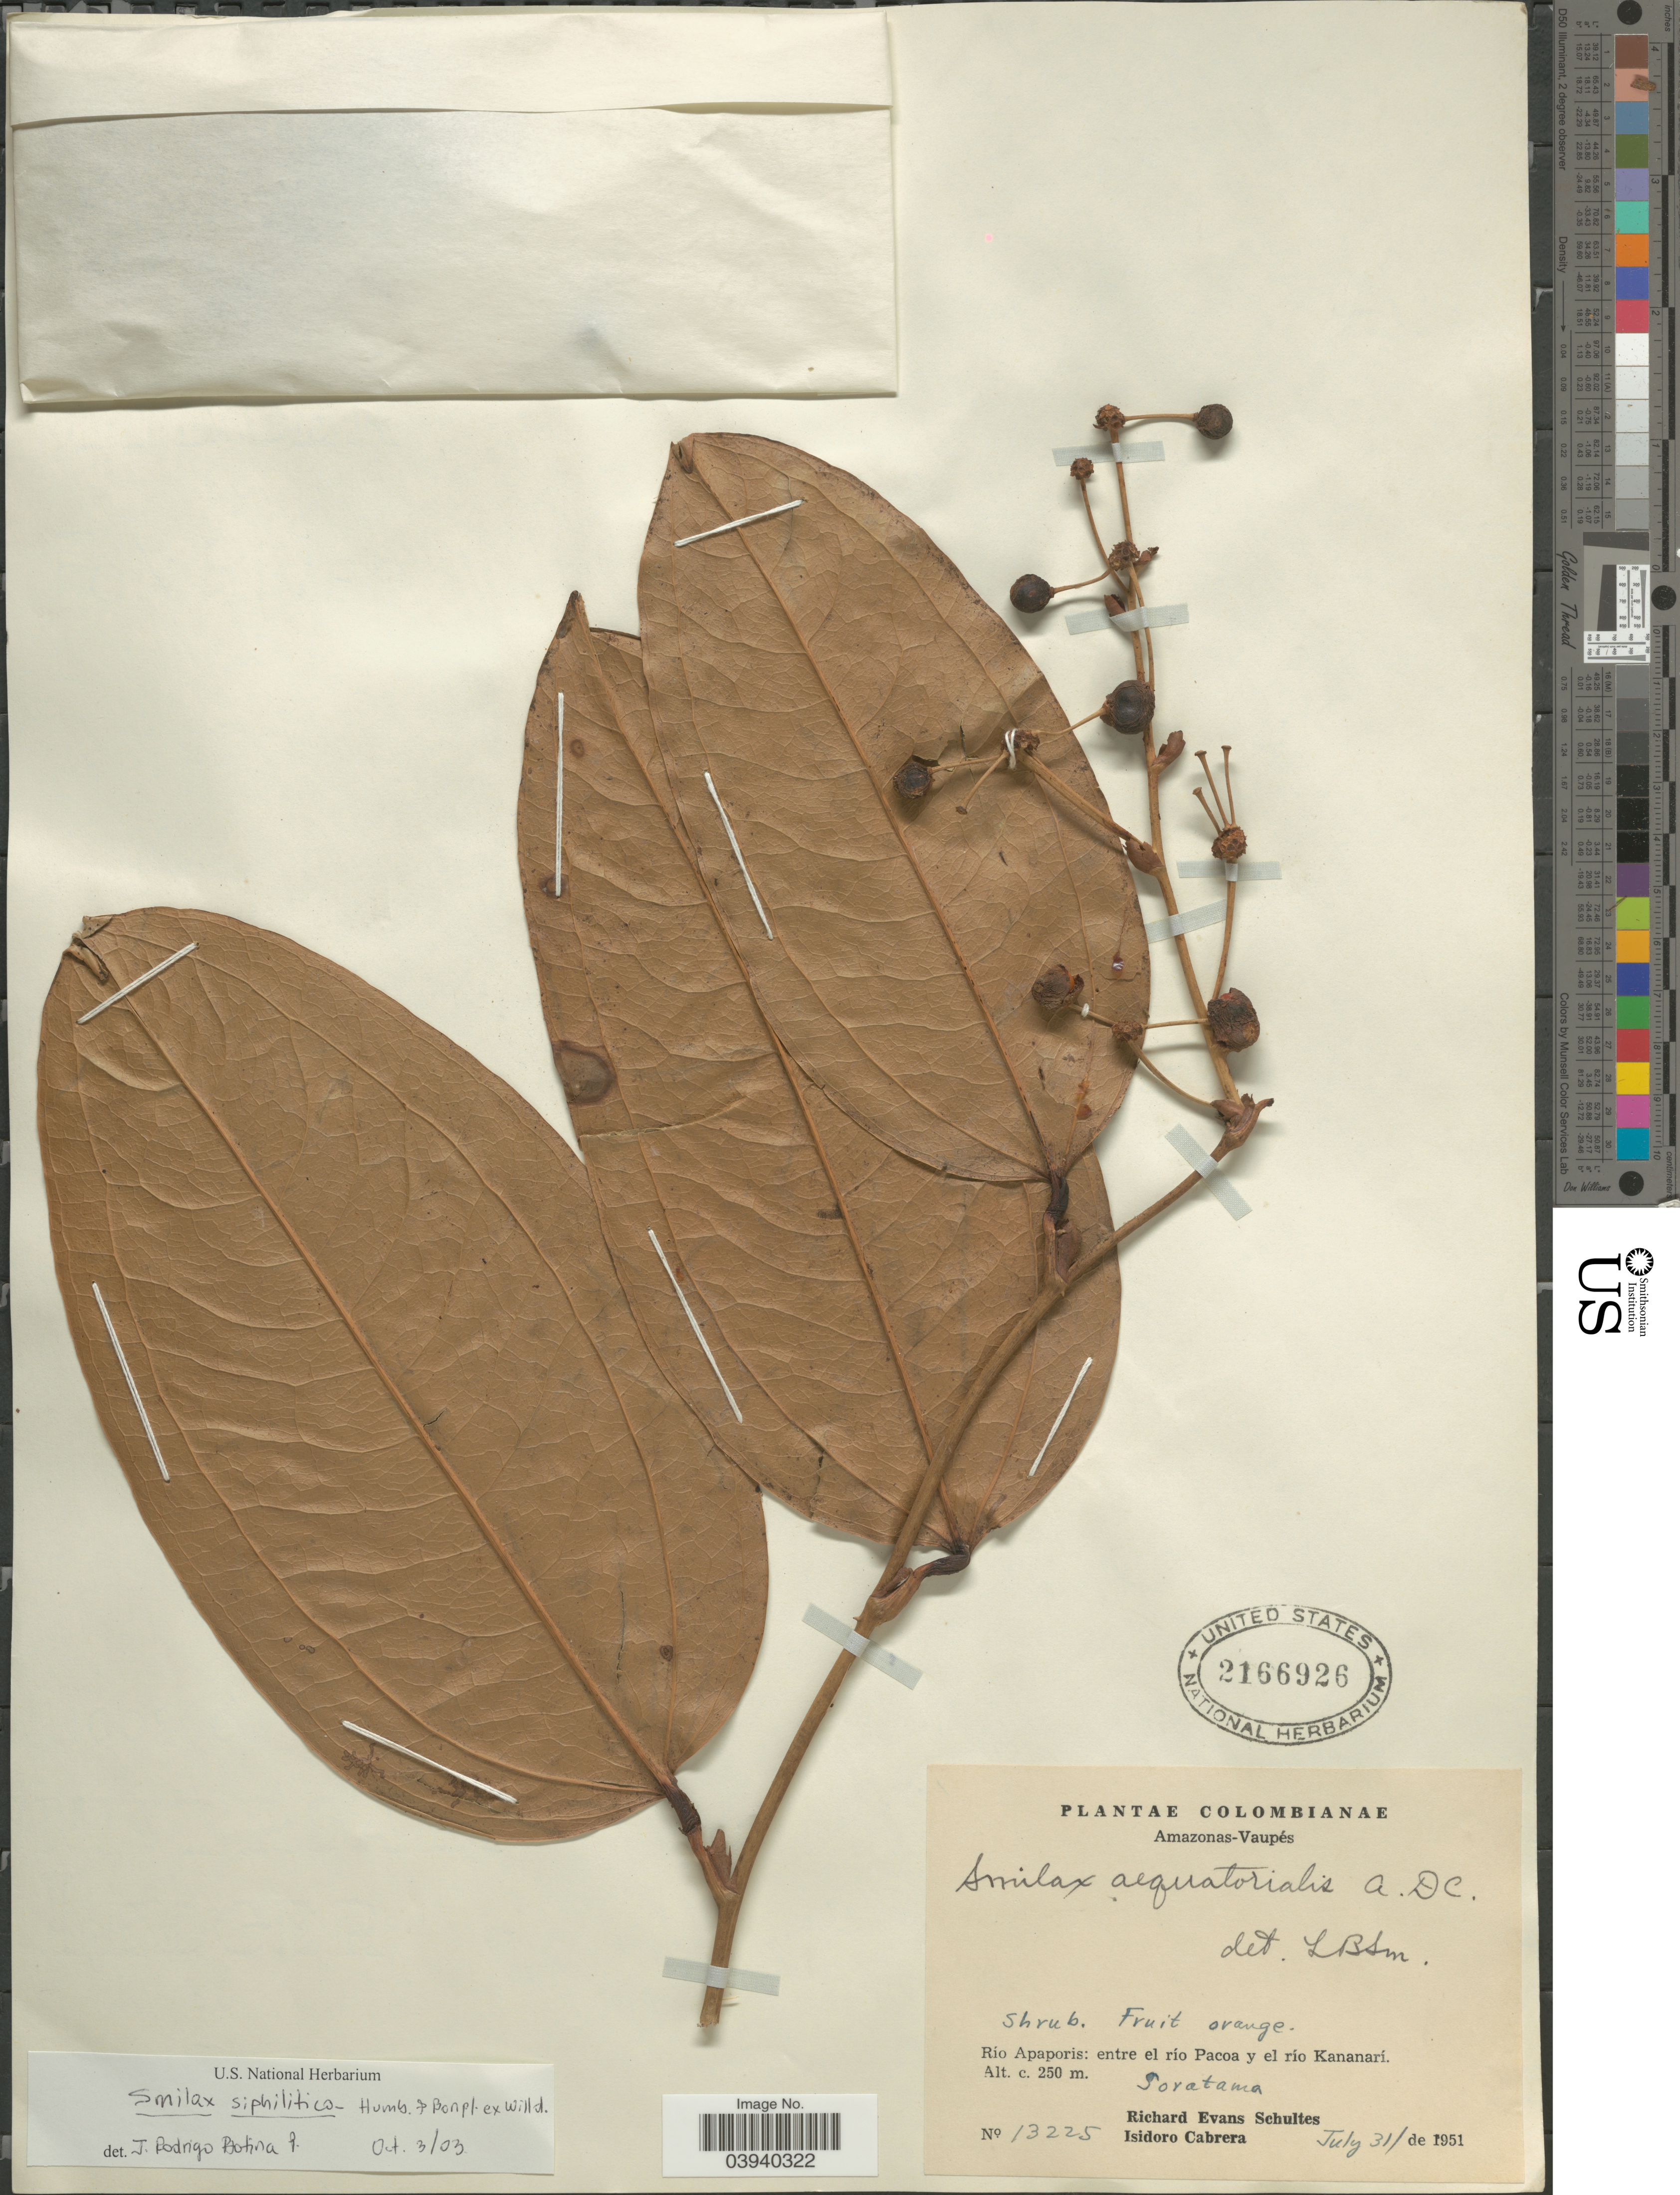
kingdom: Plantae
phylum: Tracheophyta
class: Liliopsida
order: Liliales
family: Smilacaceae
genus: Smilax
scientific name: Smilax syphilitica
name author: Humb. & Bonpl.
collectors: R. E. Schultes & I. Cabrera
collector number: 13225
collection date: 1951-07-31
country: Colombia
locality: Amazonas-Vaupés. Río Apaporis: entre el río Pacoa y el río Kananarí. Soratama.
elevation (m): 250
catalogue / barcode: US 2166926